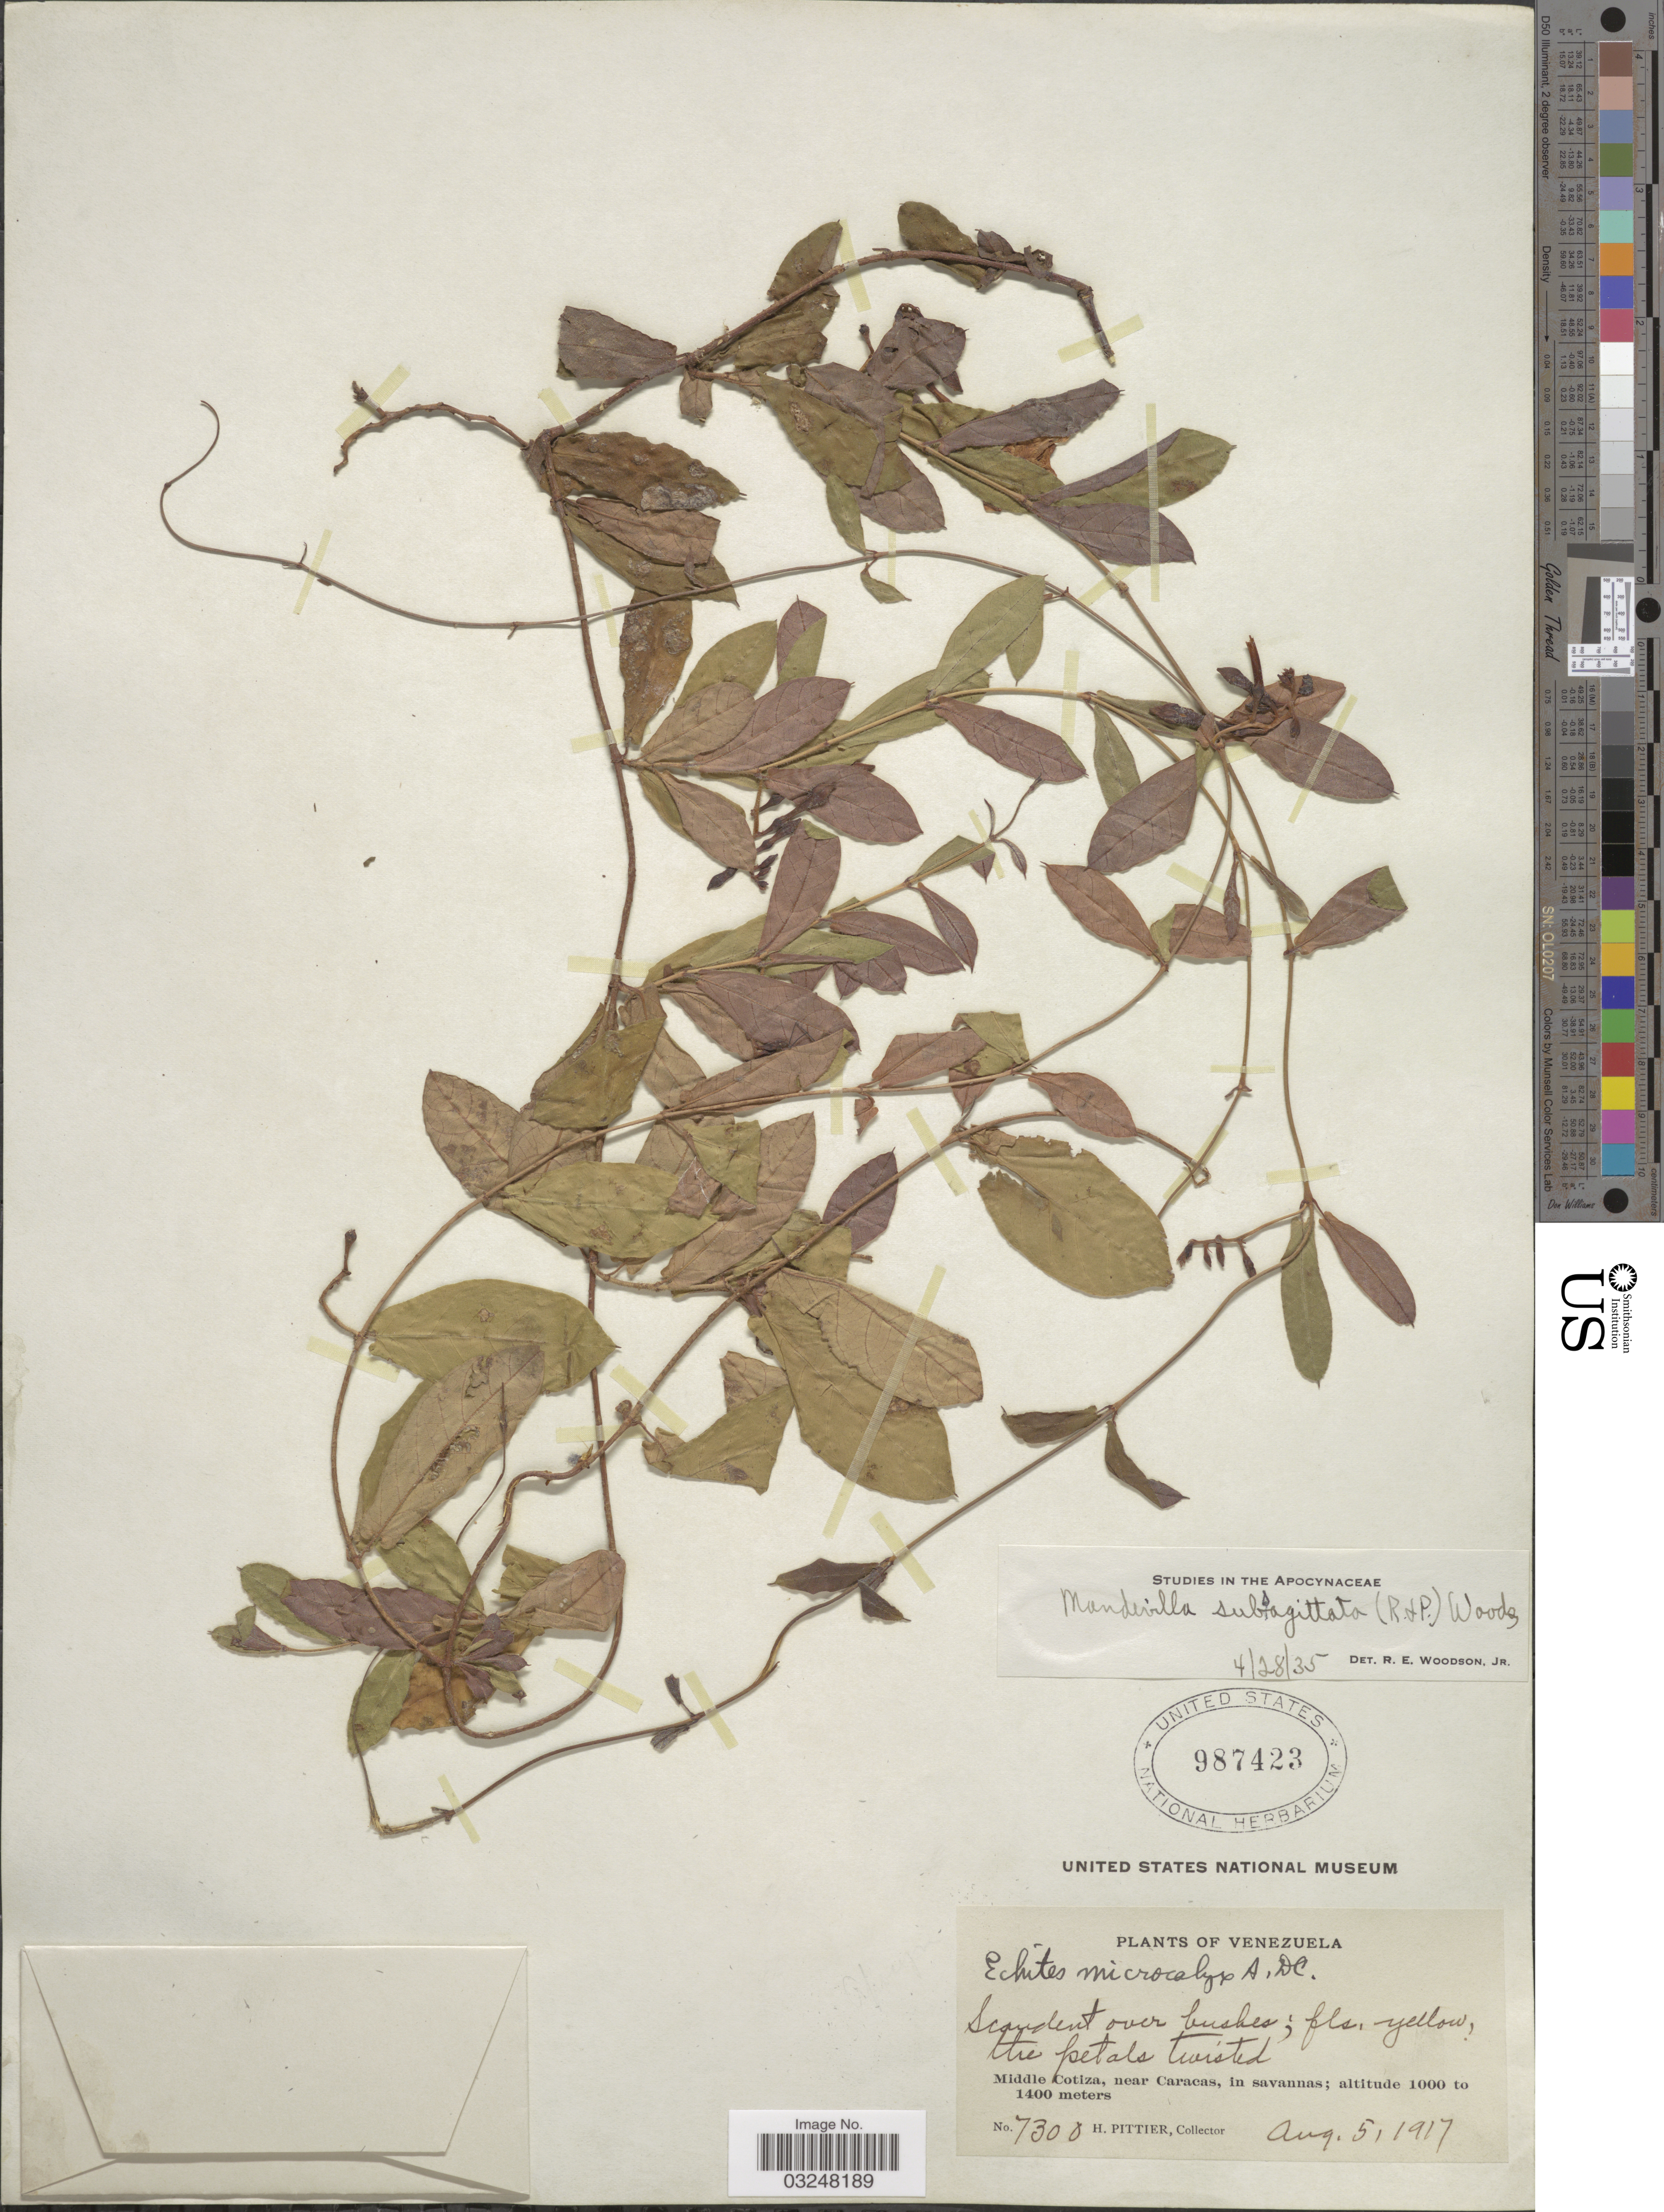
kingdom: Plantae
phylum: Tracheophyta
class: Magnoliopsida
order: Gentianales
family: Apocynaceae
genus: Mandevilla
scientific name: Mandevilla subsagittata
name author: (Ruiz & Pav.) Woodson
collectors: H. F. Pittier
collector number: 7300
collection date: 1917-08-05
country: Venezuela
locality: Middle Cotiza, near Caracas.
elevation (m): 1000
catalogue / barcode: US 987423